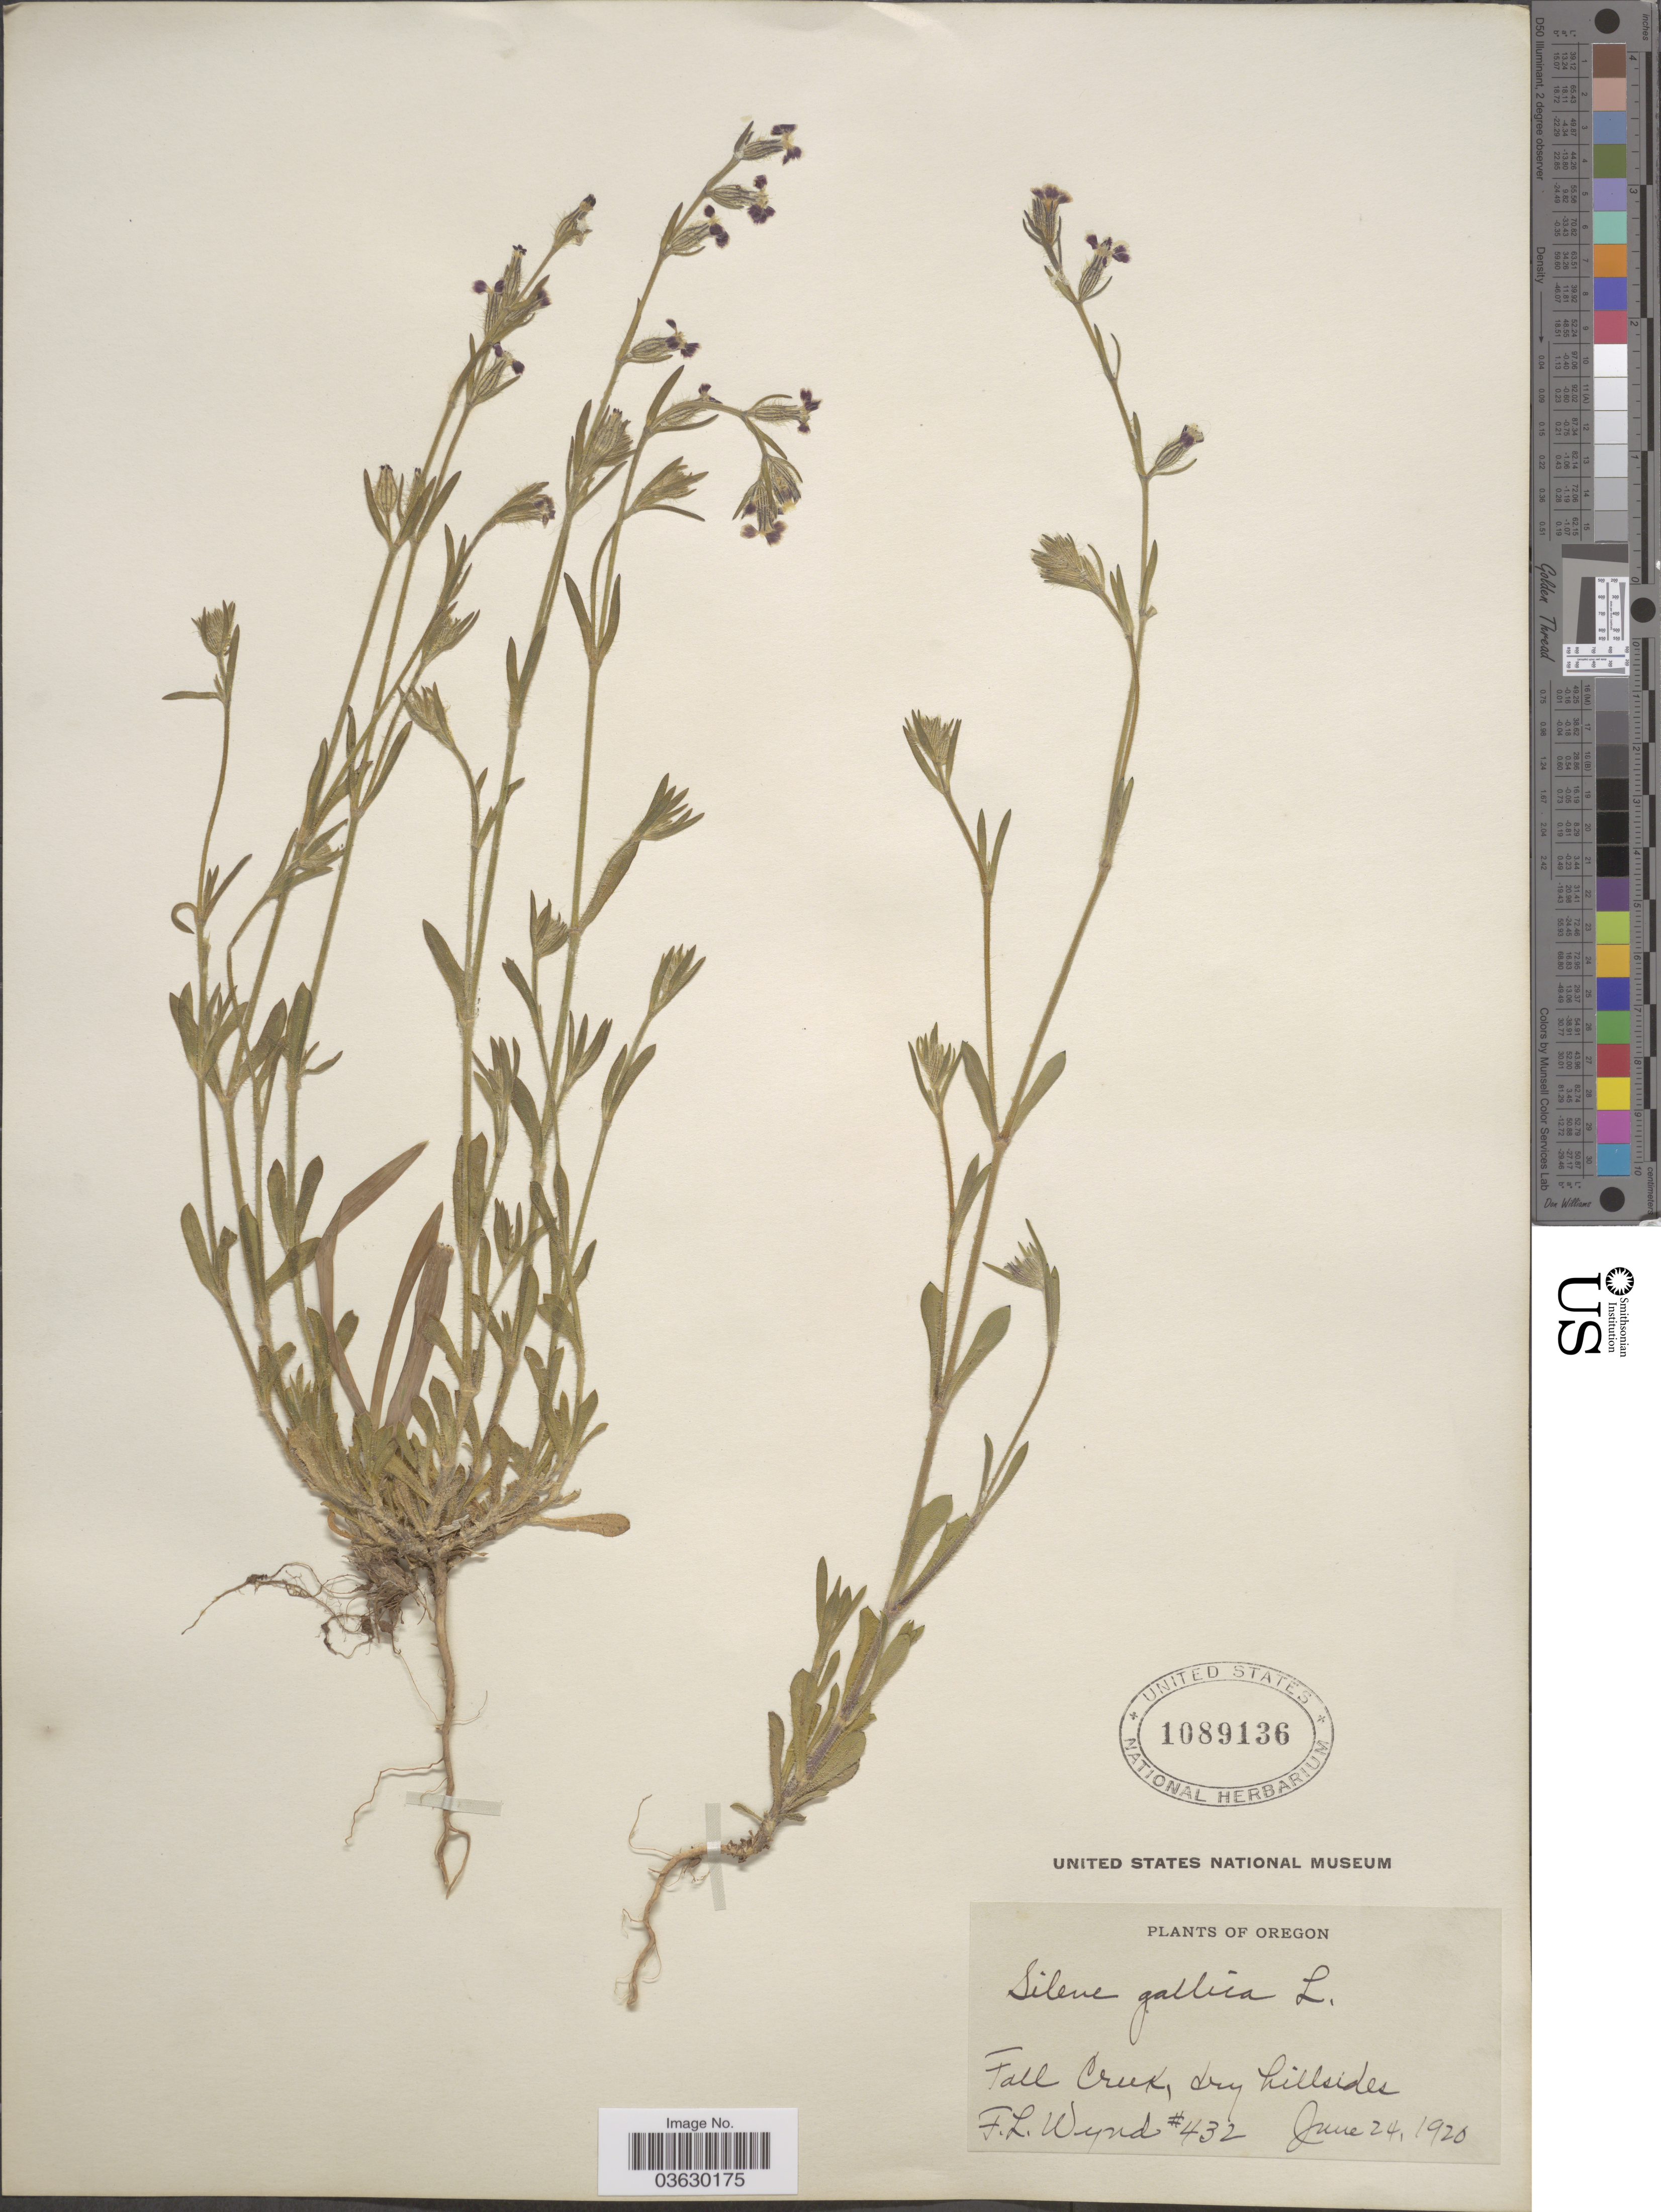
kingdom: Plantae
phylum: Tracheophyta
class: Magnoliopsida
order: Caryophyllales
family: Caryophyllaceae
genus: Silene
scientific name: Silene gallica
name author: L.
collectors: F. L. Wynd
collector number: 432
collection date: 1920-06-24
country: United States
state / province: Oregon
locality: Fall Creek.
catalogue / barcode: US 1089136